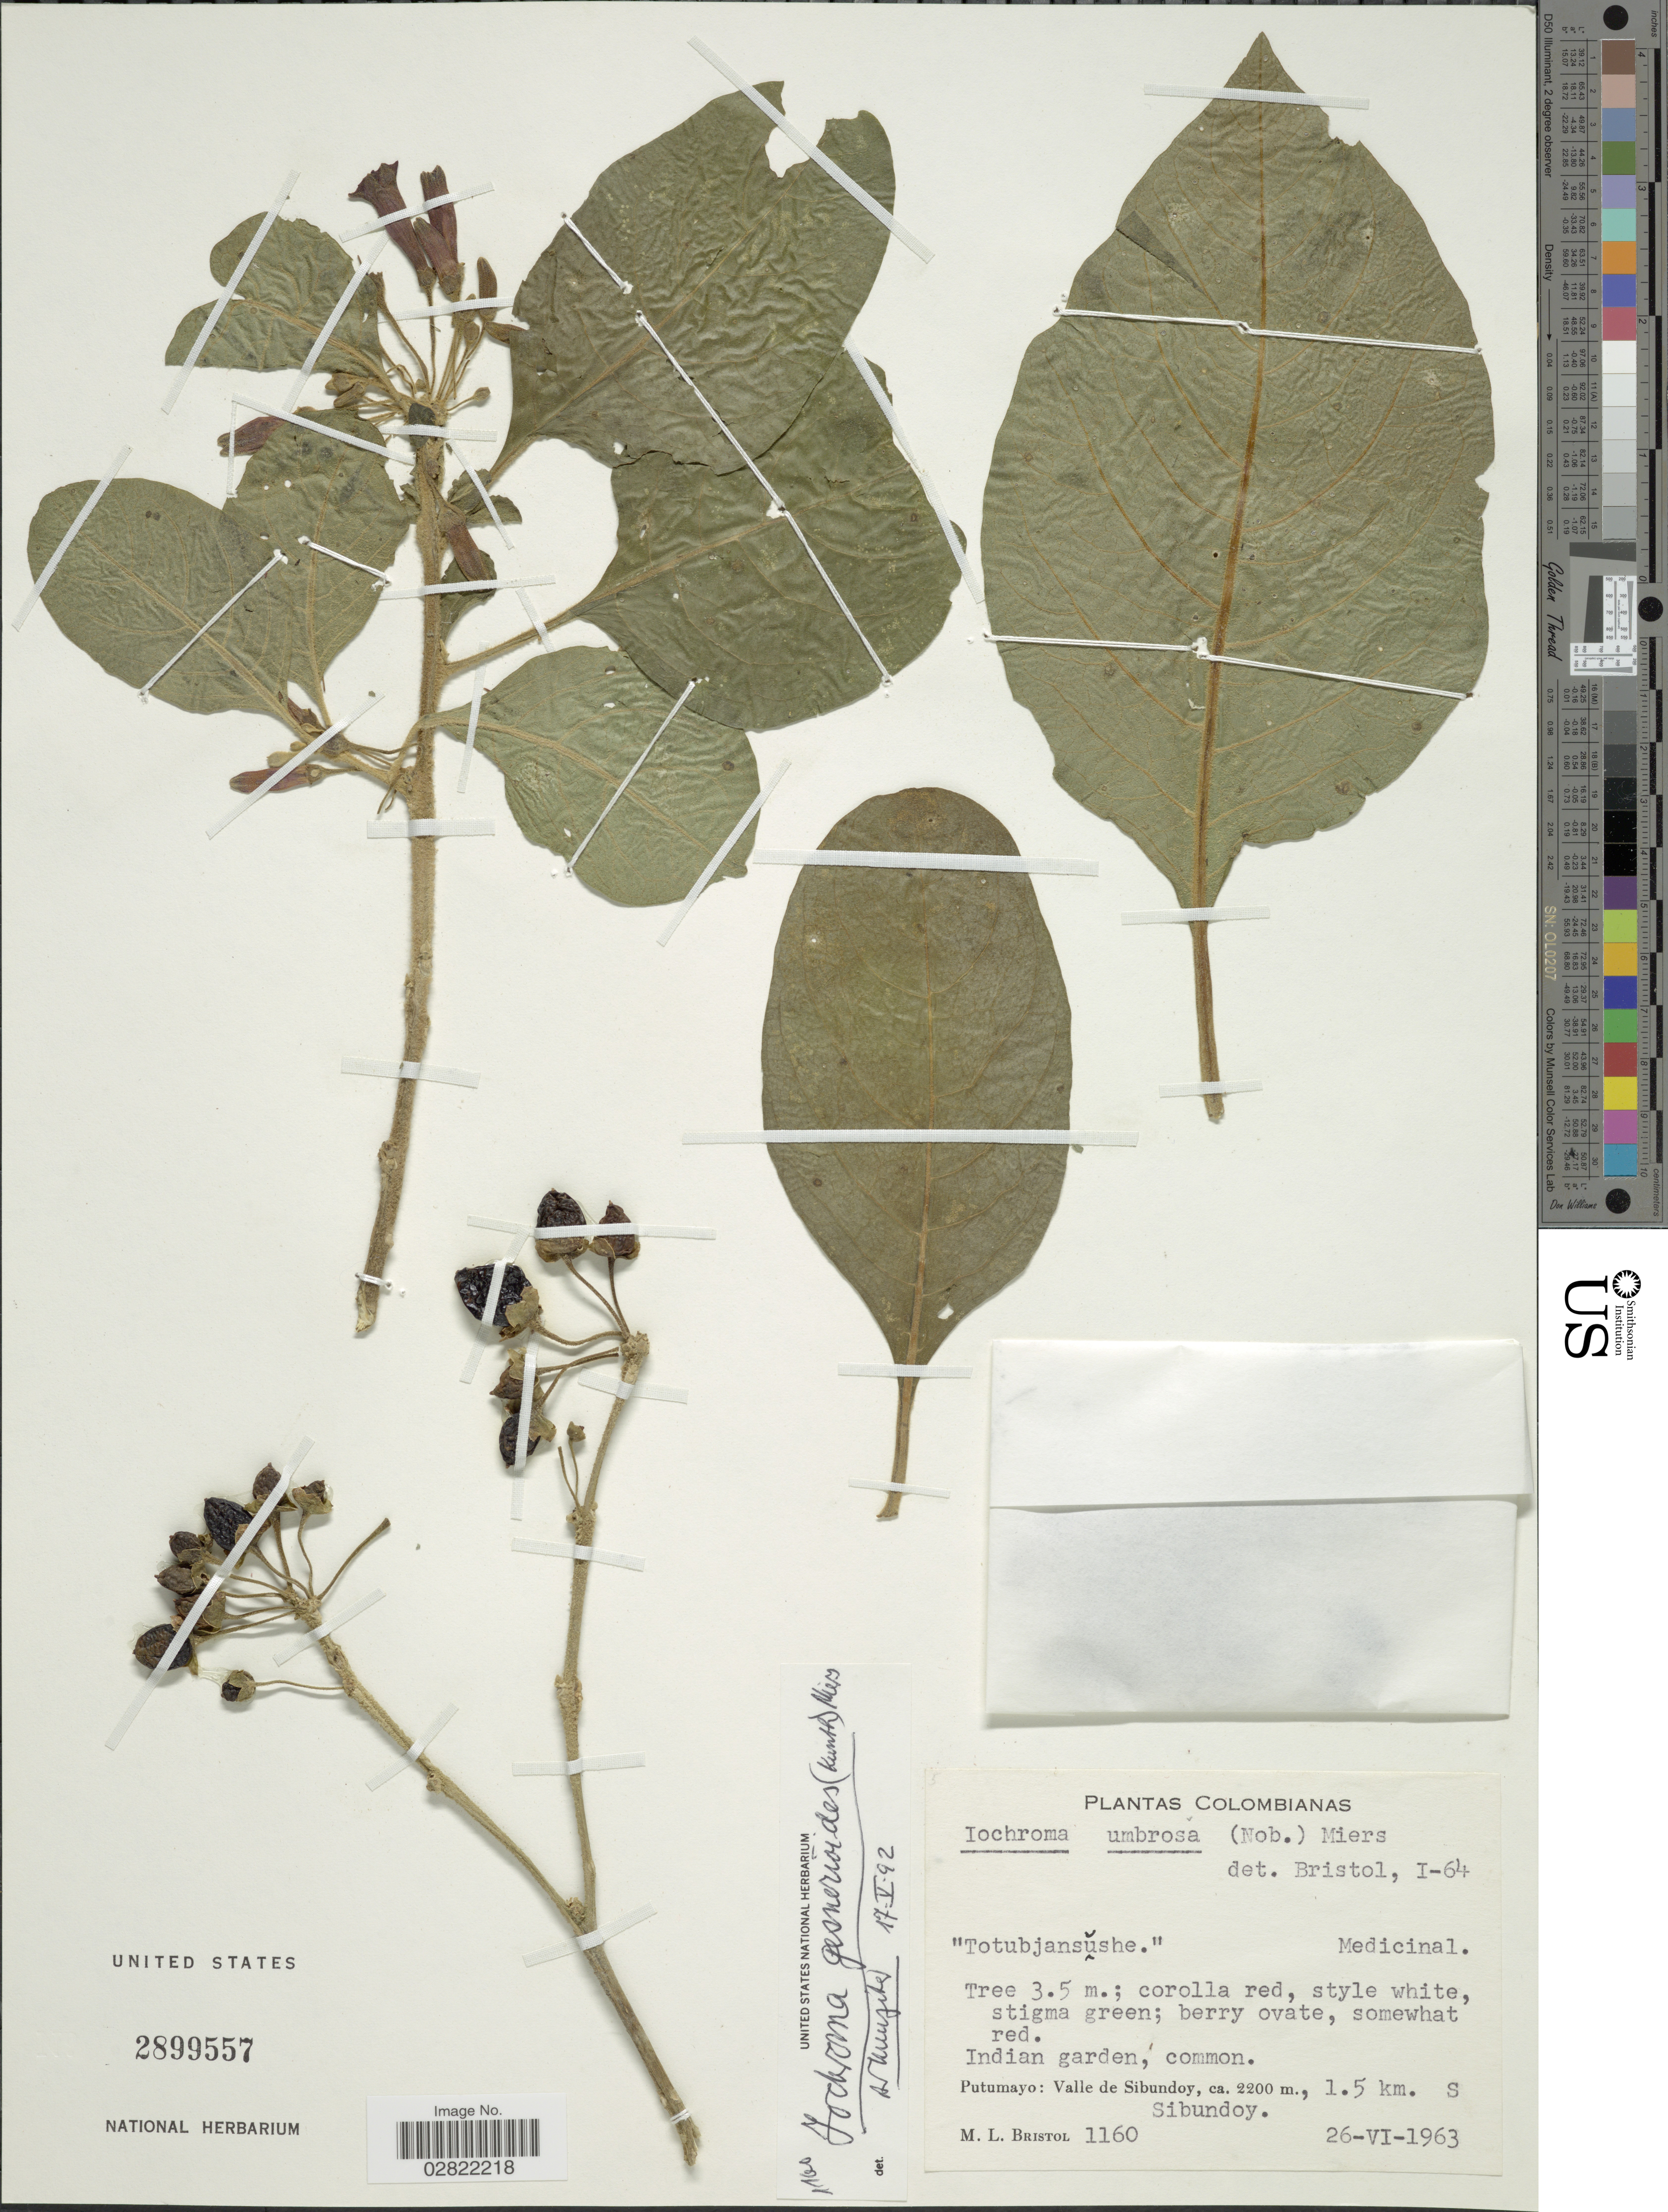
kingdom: Plantae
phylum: Tracheophyta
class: Magnoliopsida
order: Solanales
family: Solanaceae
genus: Iochroma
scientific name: Iochroma gesnerioides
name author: (Kunth) Miers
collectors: M. L. Bristol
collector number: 1160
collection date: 1963-06-26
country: Colombia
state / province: Putumayo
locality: Putumayo: Valle de Sibundoy, 1.5 km. S Sibundoy.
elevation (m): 2200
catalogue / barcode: US 2899557